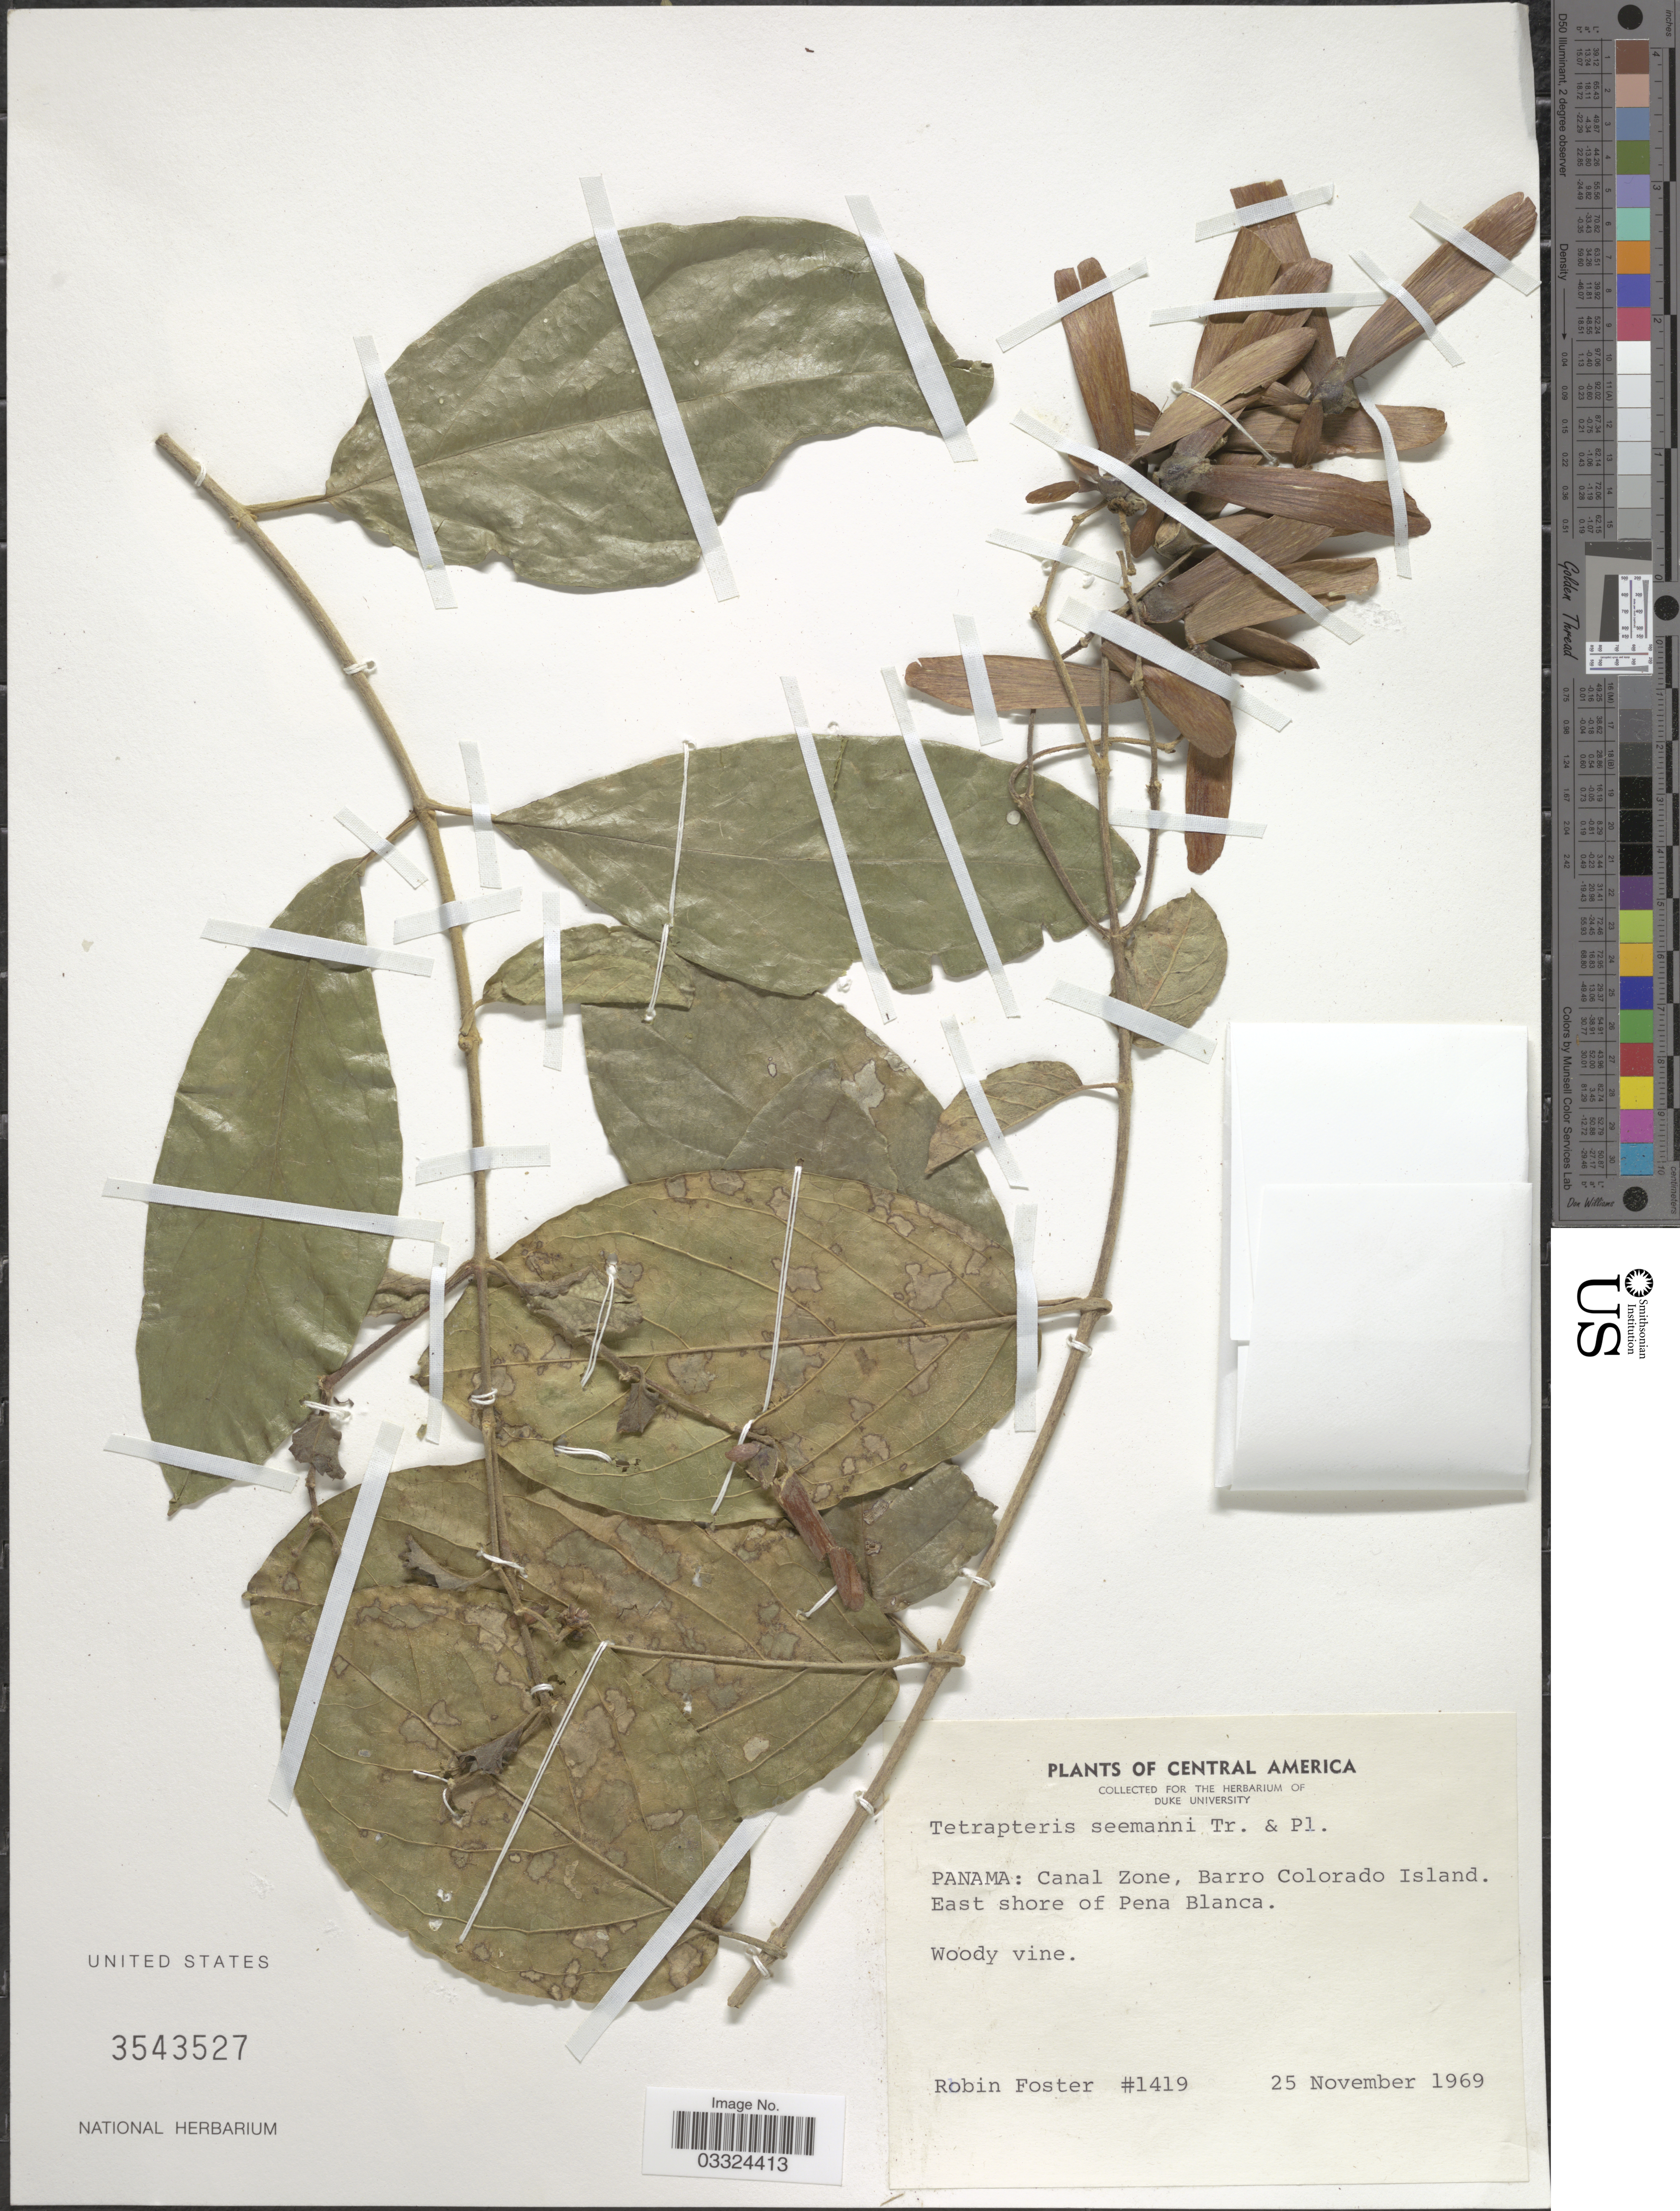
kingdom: Plantae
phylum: Tracheophyta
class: Magnoliopsida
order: Malpighiales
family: Malpighiaceae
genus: Tetrapterys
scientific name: Tetrapterys seemannii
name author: Triana & Planch.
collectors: R. B. Foster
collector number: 1419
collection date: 1969-11-25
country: Panama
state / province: Panamá Oeste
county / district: Canal Zone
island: Barro Colorado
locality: Canal Zone, Barro Colorado Island. East shore of Pena Blanca.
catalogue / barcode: US 3543527